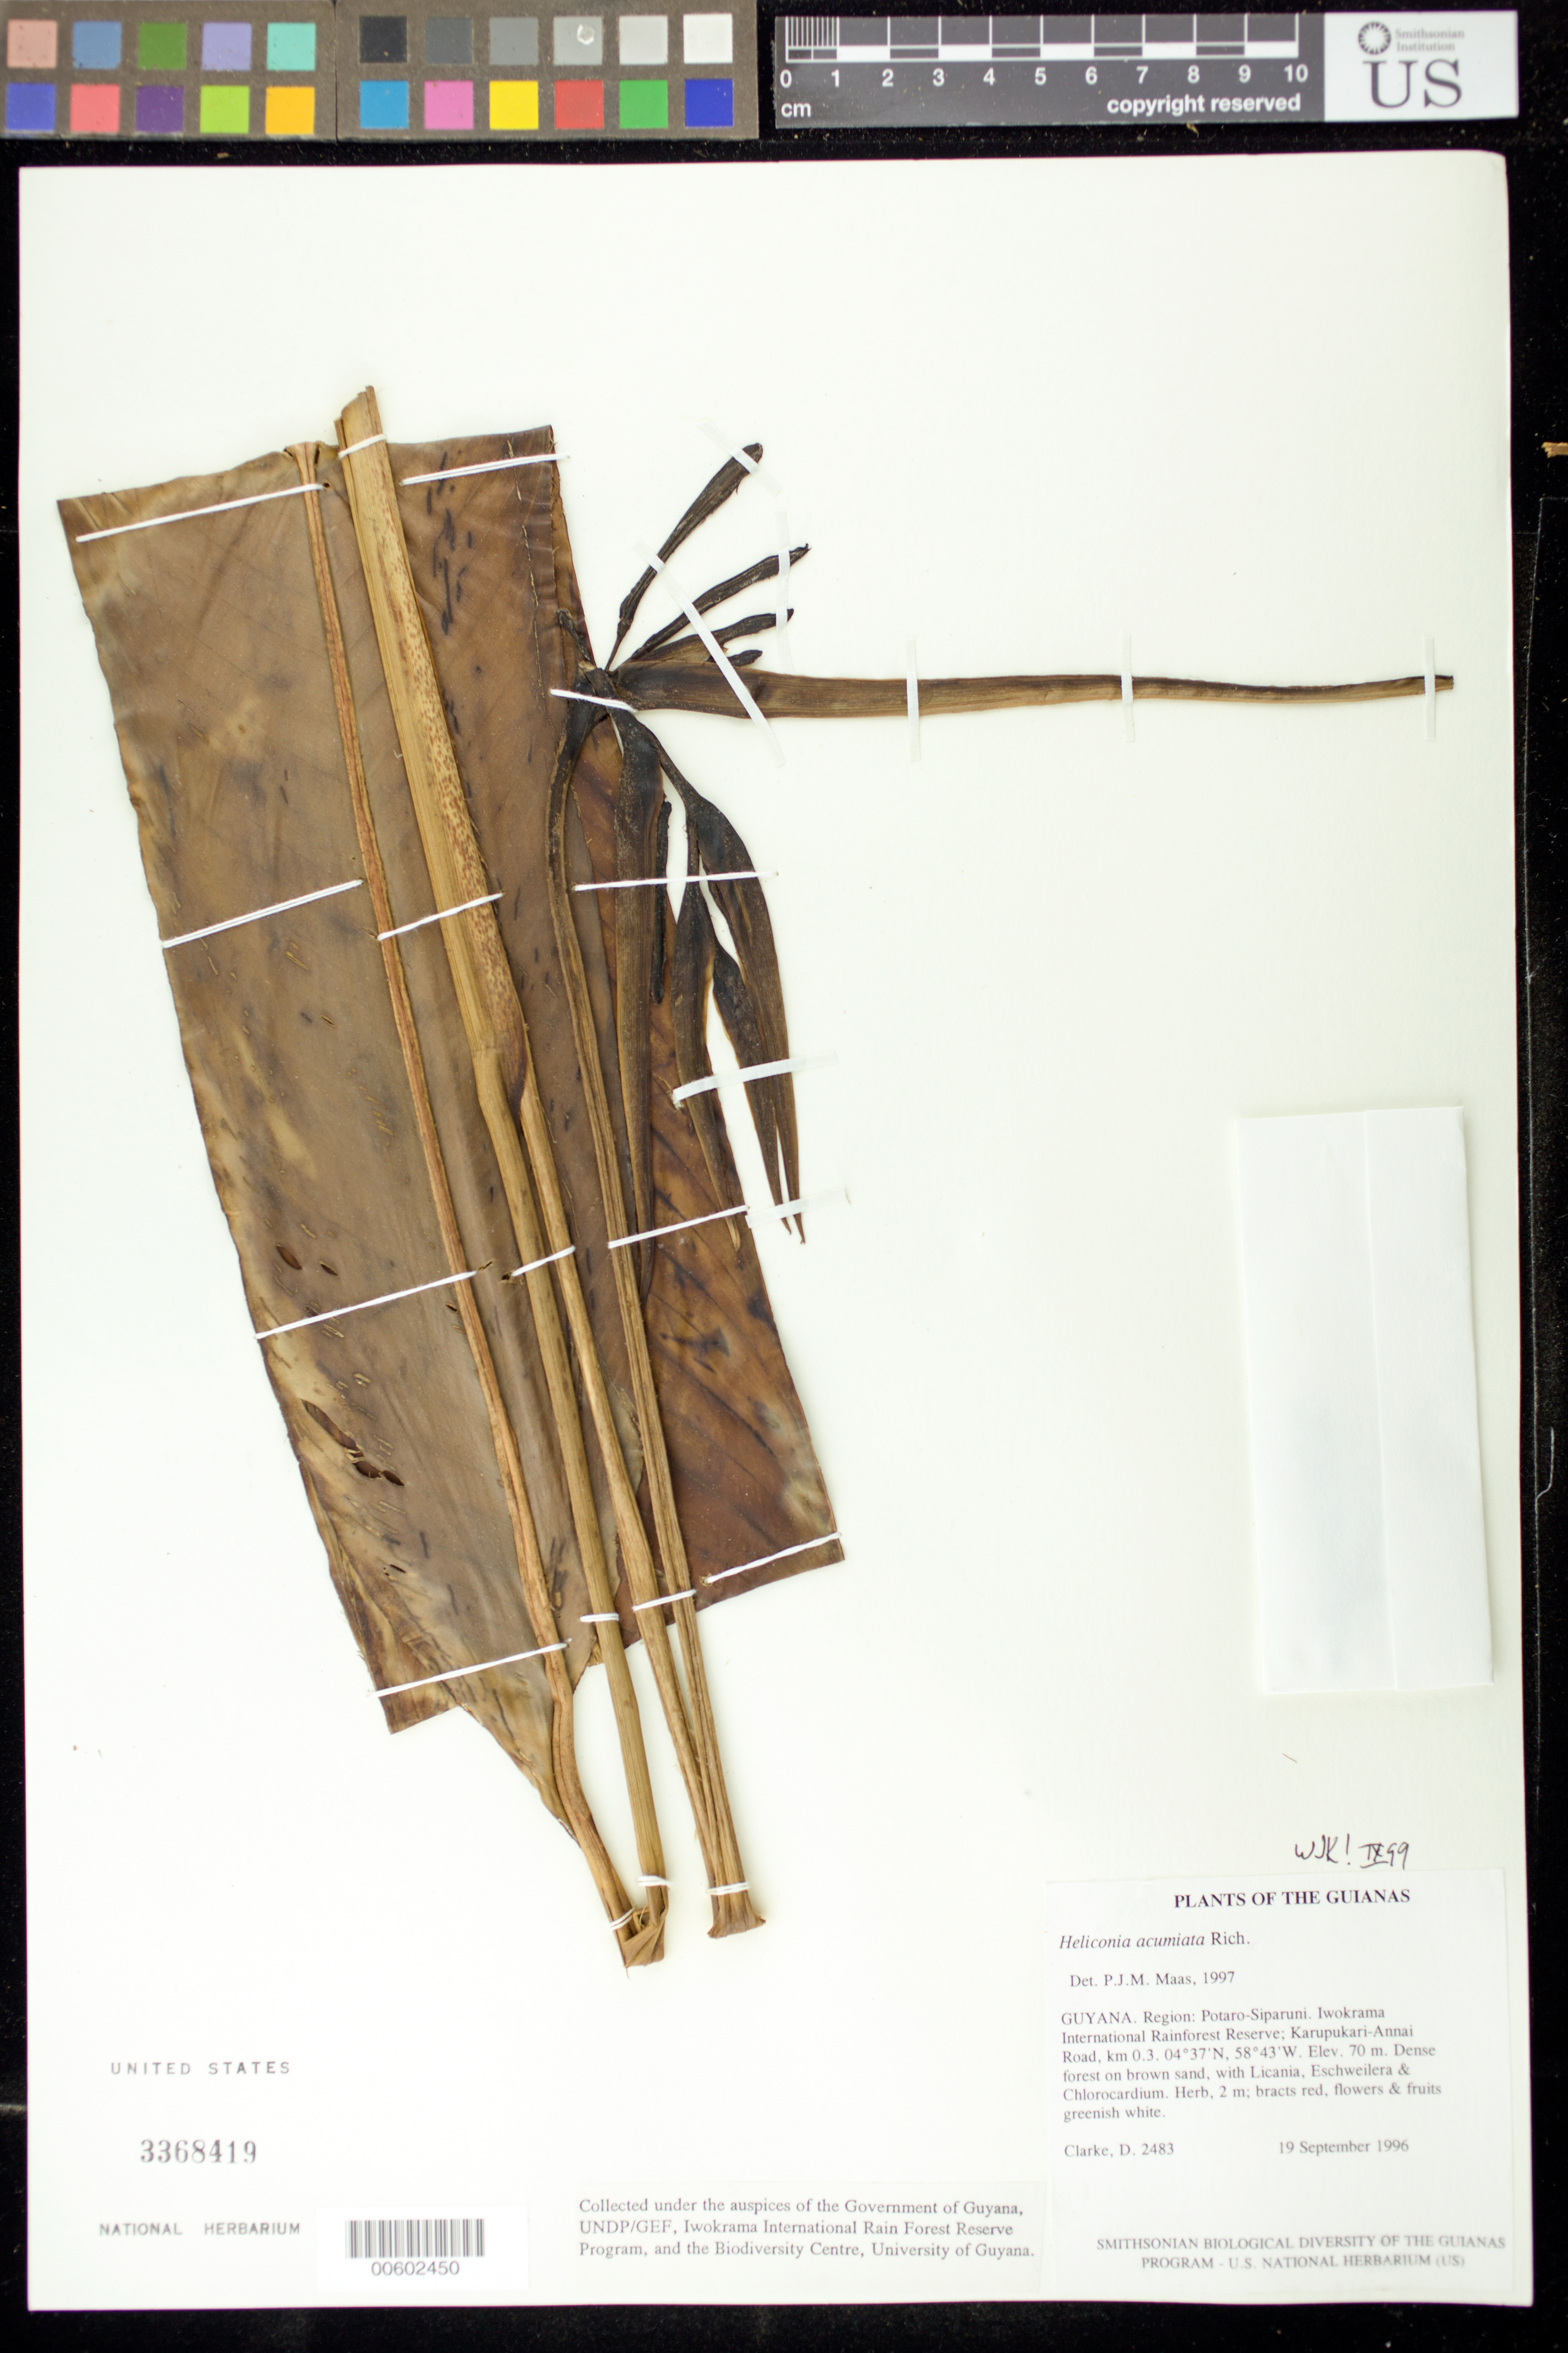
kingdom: Plantae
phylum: Tracheophyta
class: Liliopsida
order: Zingiberales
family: Heliconiaceae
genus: Heliconia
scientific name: Heliconia acuminata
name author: A. Rich.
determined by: Maas, Paul J. M.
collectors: H. D. Clarke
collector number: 2483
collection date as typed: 19 September 1996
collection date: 1996-09-19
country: Guyana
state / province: Potaro-Siparuni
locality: Iwokrama International Rainforest Reserve; Karupukari-Annai Road, km 0.3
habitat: Dense forest on brown sand, with Licania, Eschweilera & Chlorocardium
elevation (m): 70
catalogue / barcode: US 3368419